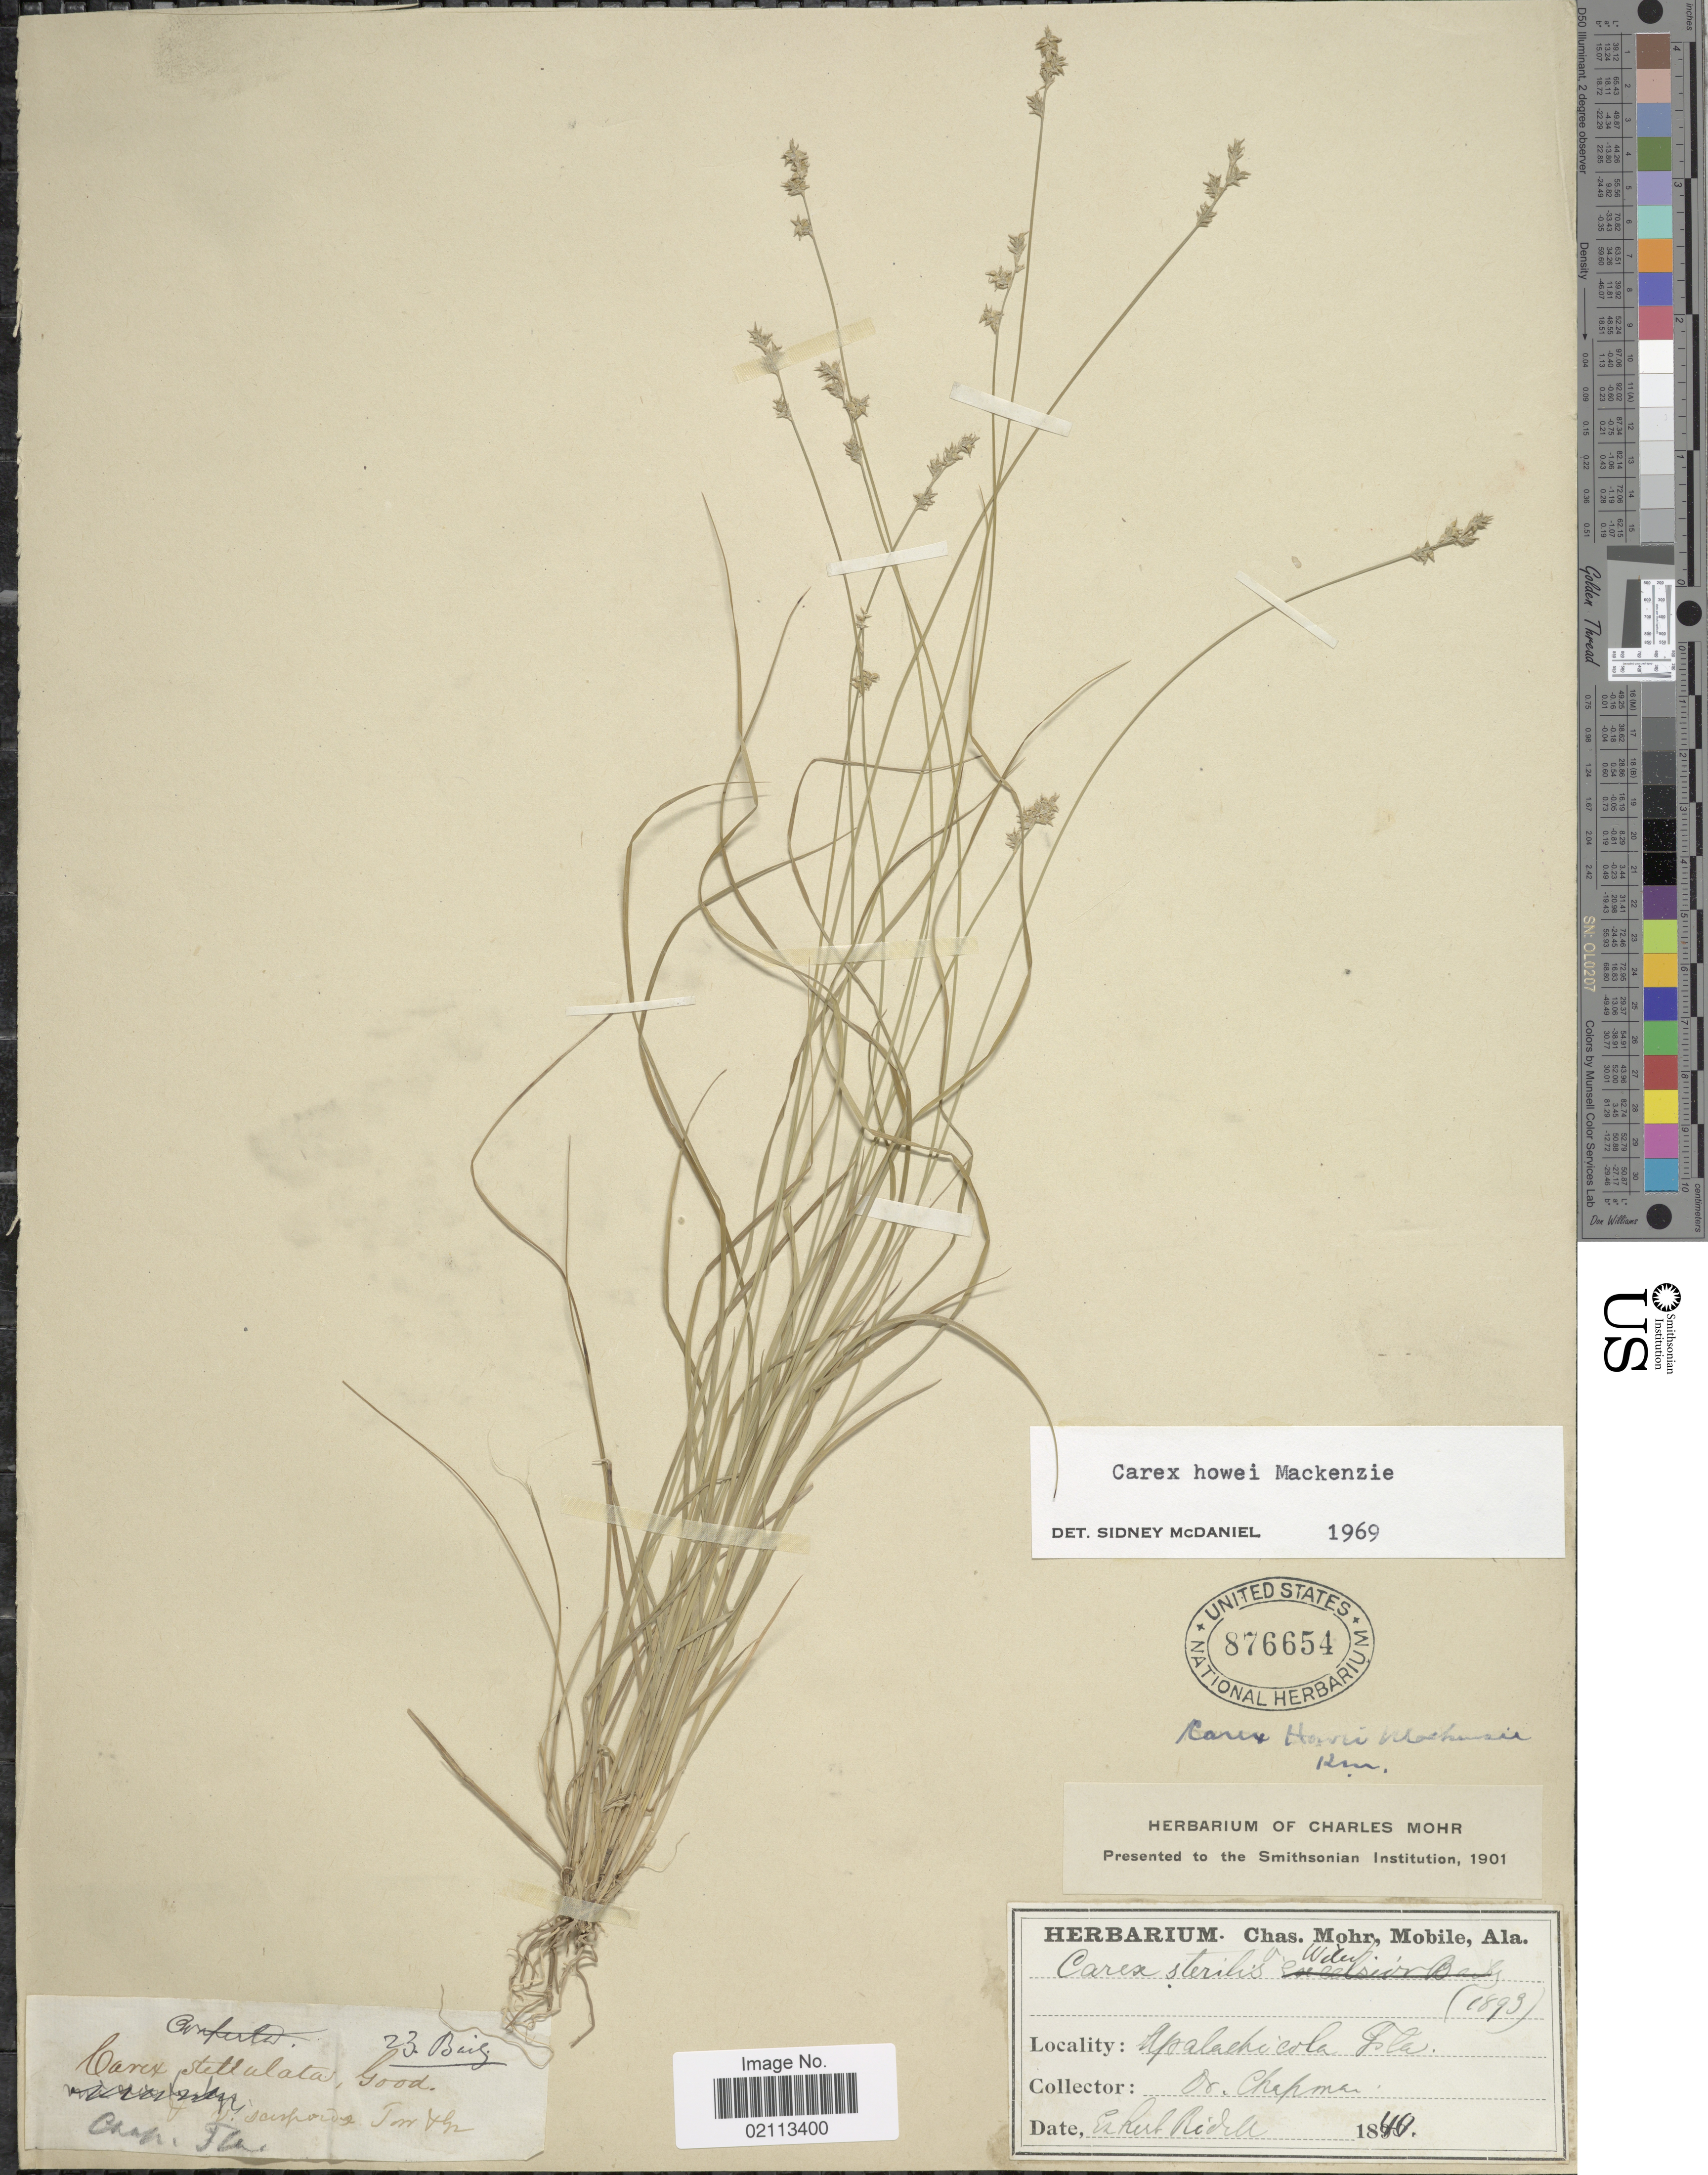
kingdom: Plantae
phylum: Tracheophyta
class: Liliopsida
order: Poales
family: Cyperaceae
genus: Carex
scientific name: Carex howei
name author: Mack.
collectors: A. Chapman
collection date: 1840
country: United States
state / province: Florida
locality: Apalachicola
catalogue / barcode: US 876654